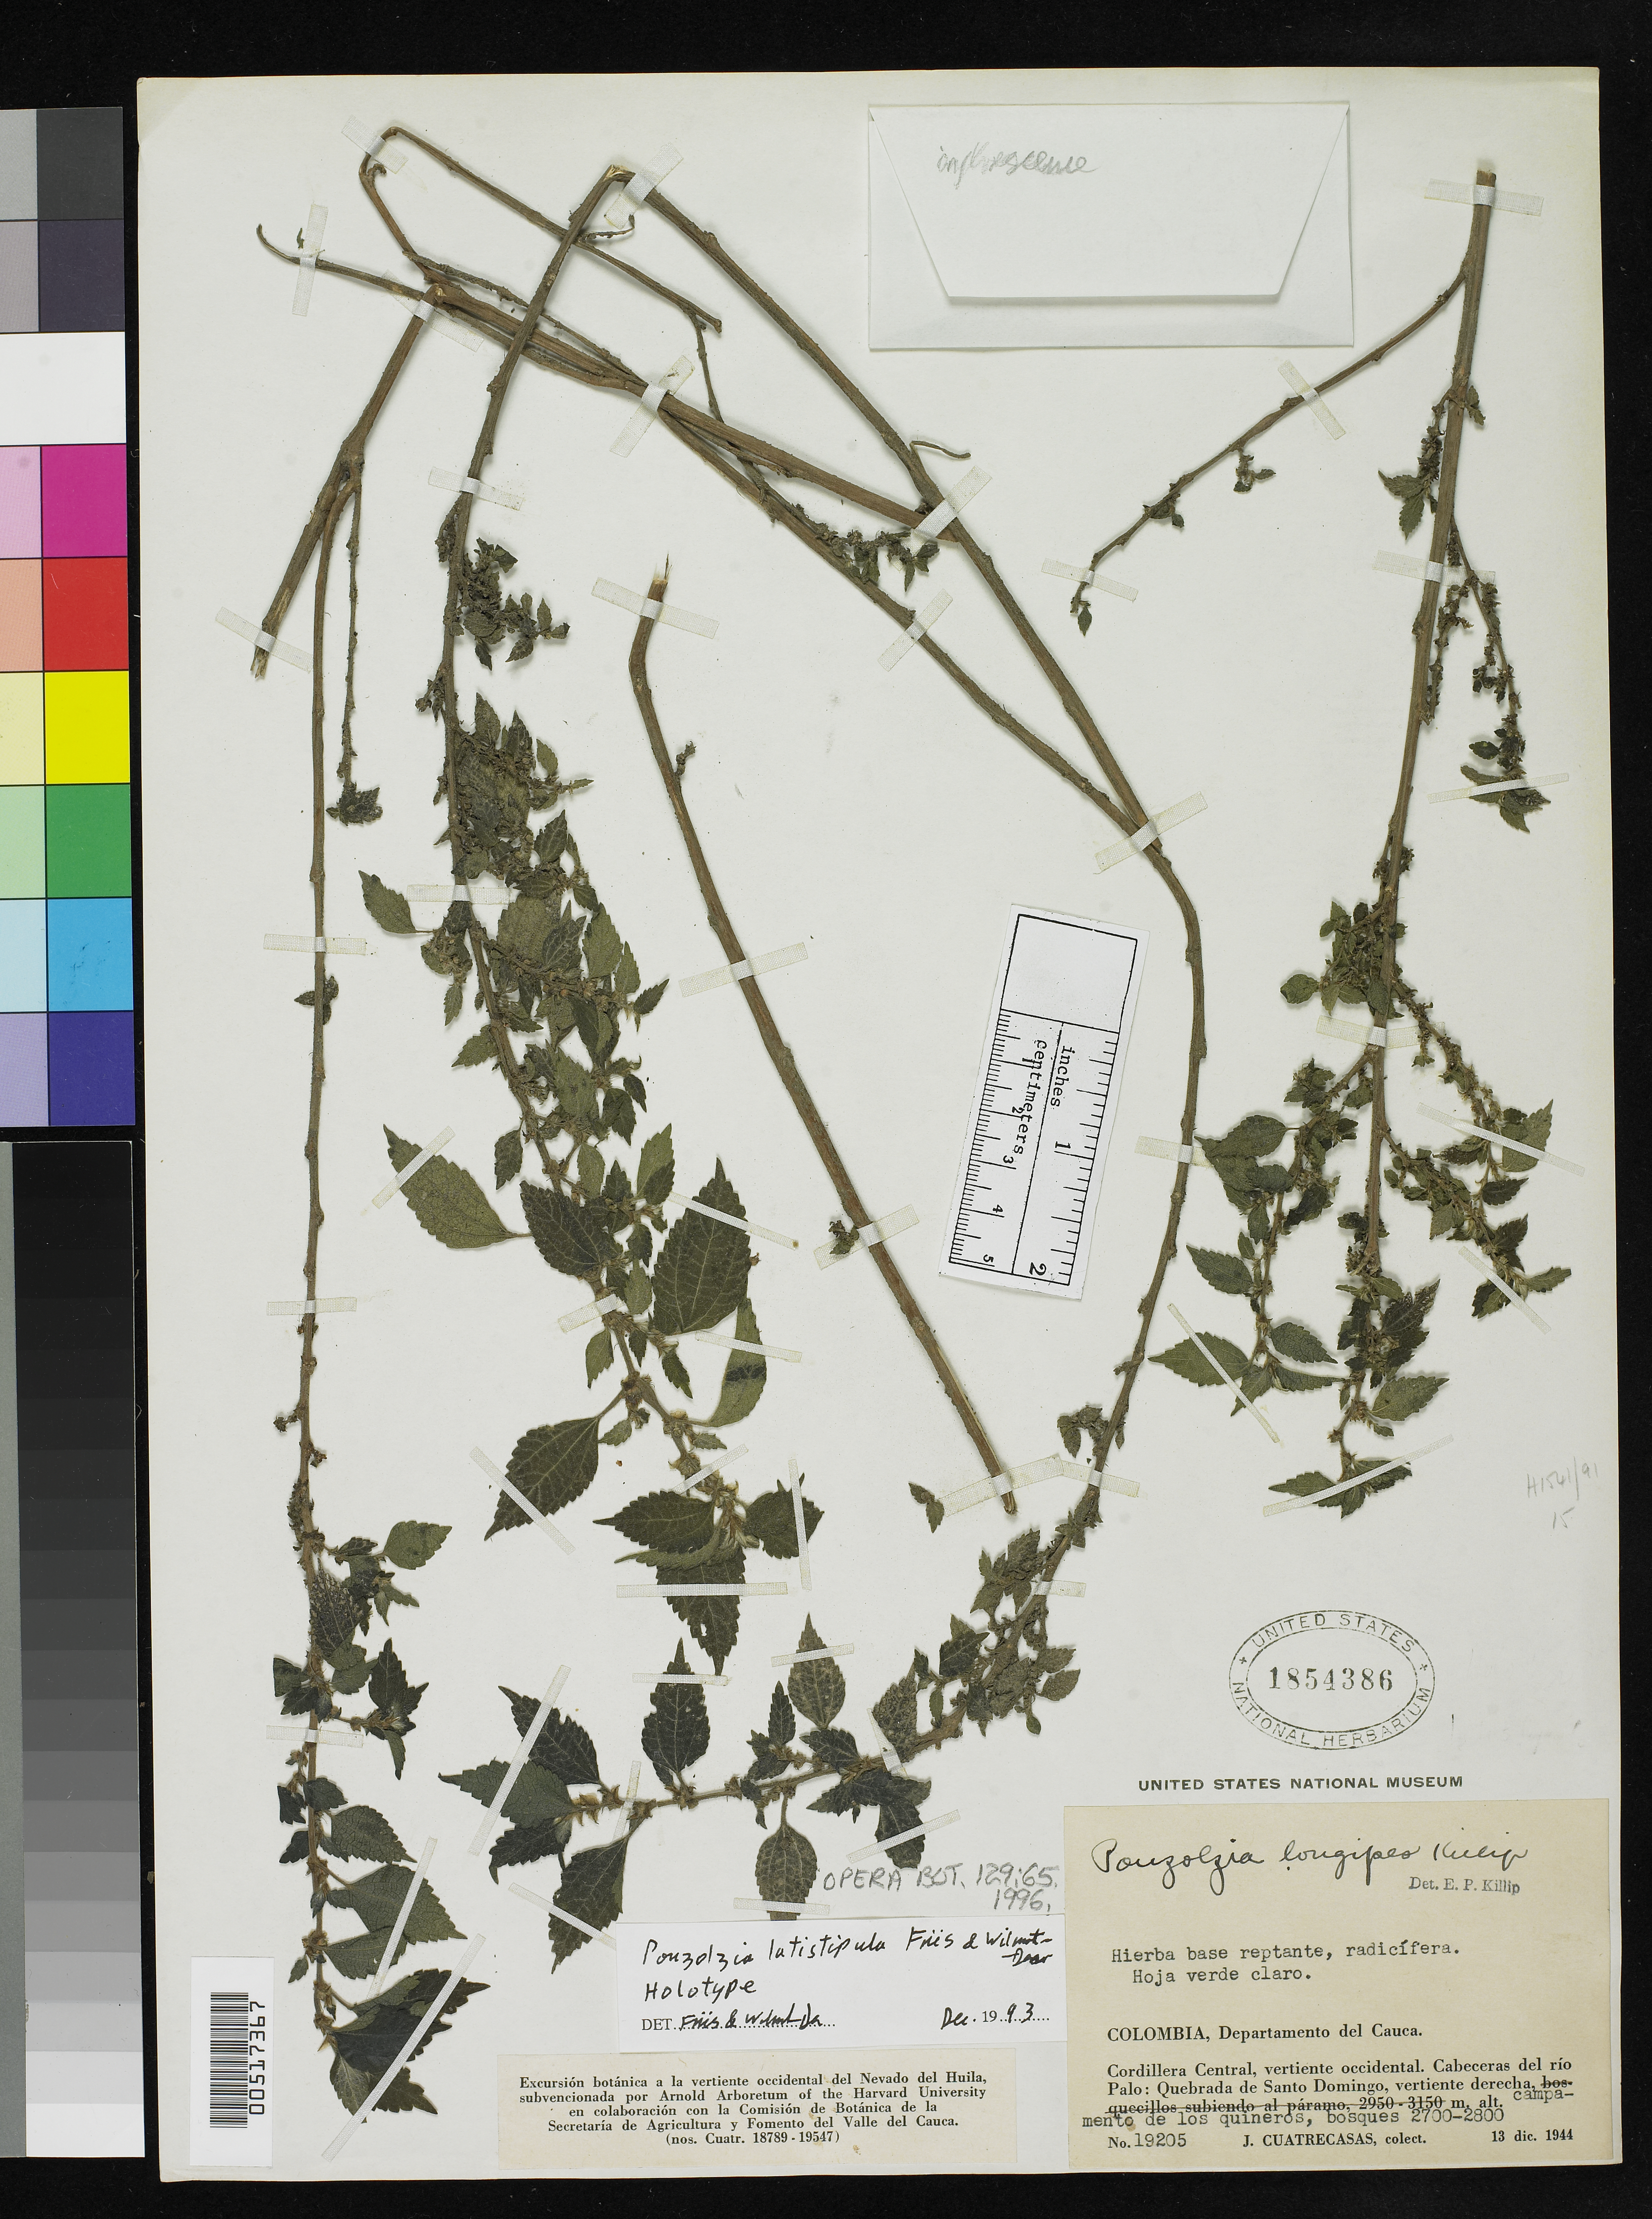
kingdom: Plantae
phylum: Tracheophyta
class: Magnoliopsida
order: Rosales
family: Urticaceae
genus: Pouzolzia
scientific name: Pouzolzia latistipula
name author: Friis & Wilmot-Dear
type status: Holotype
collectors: J. Cuatrecasas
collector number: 19205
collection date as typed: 13 Dec 1944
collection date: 1944-12-13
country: Colombia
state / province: Cauca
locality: Cordillera Central, Vertiente Occidental, Cabeceras del Rio Palo, Quebrada de Santo Domingo, Vertiente Derecha.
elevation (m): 2700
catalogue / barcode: US 1854386